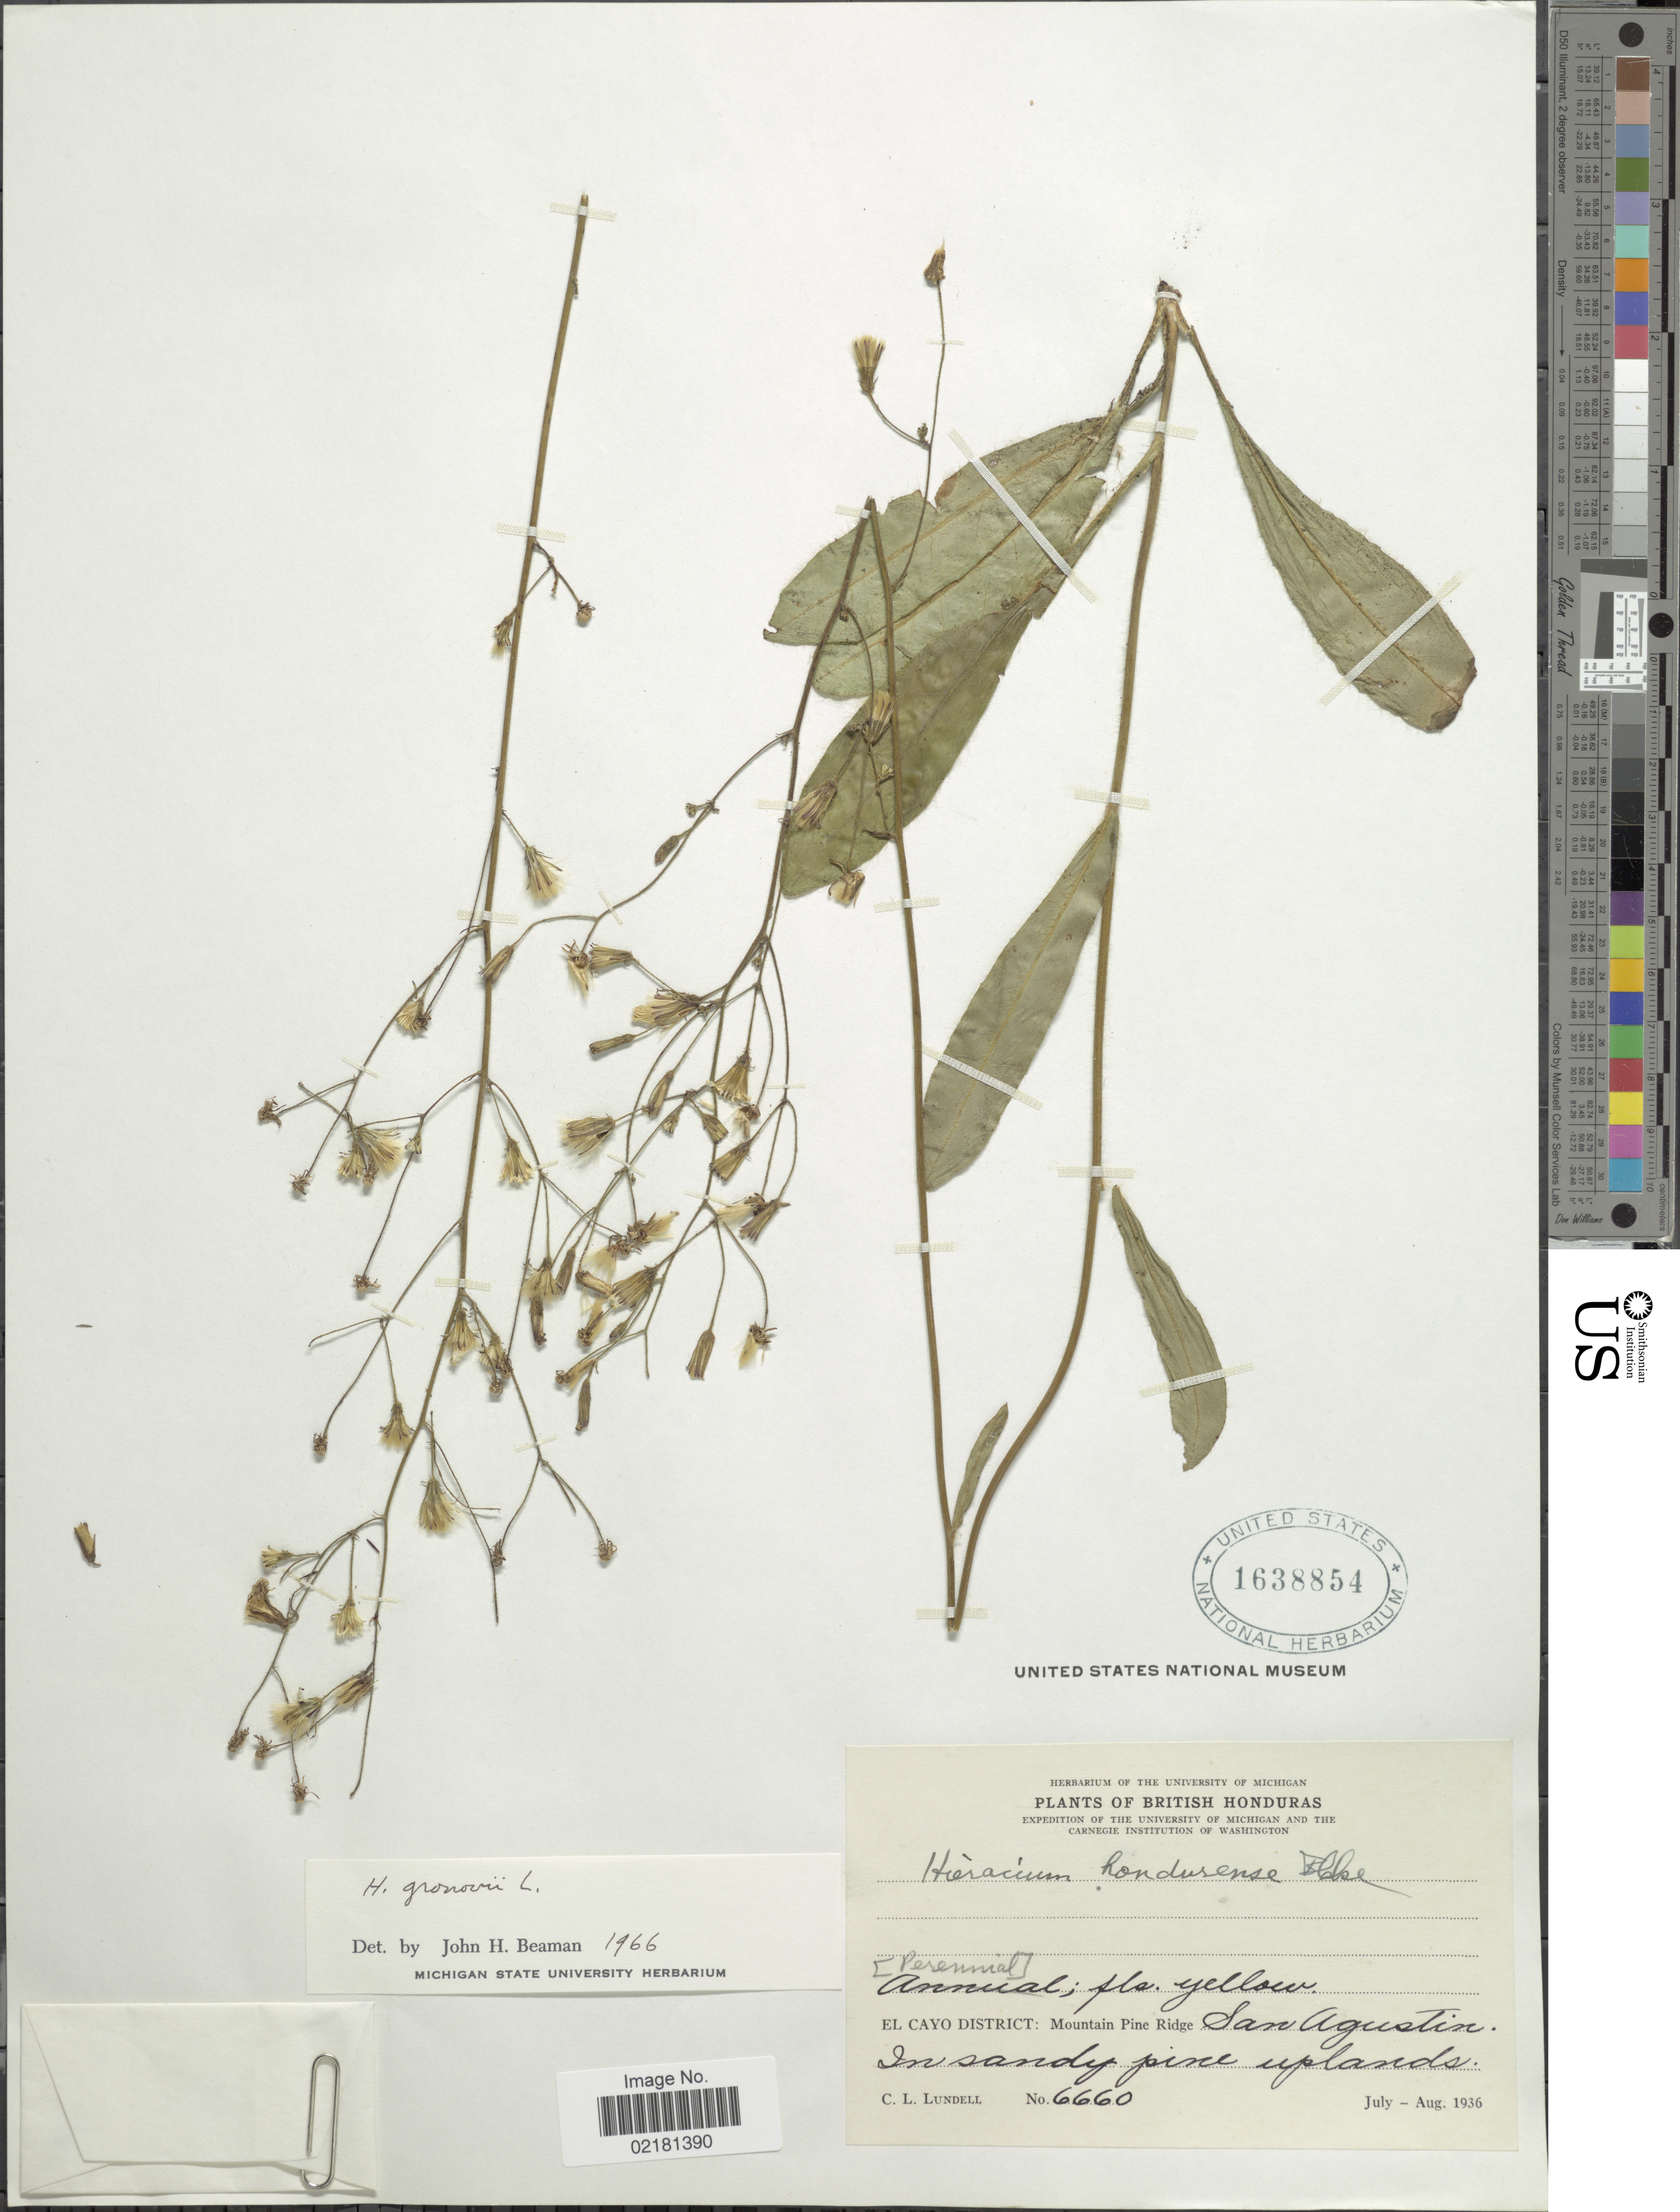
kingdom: Plantae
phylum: Tracheophyta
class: Magnoliopsida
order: Asterales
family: Asteraceae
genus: Hieracium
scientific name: Hieracium gronovii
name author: L.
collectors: C. L. Lundell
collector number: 6660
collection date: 1936-07/1936-08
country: Belize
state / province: Cayo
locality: British Hunduras, El Cayo District: Mountain Pine Ridge San Augustin, in sandy pine uplands.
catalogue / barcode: US 1638854